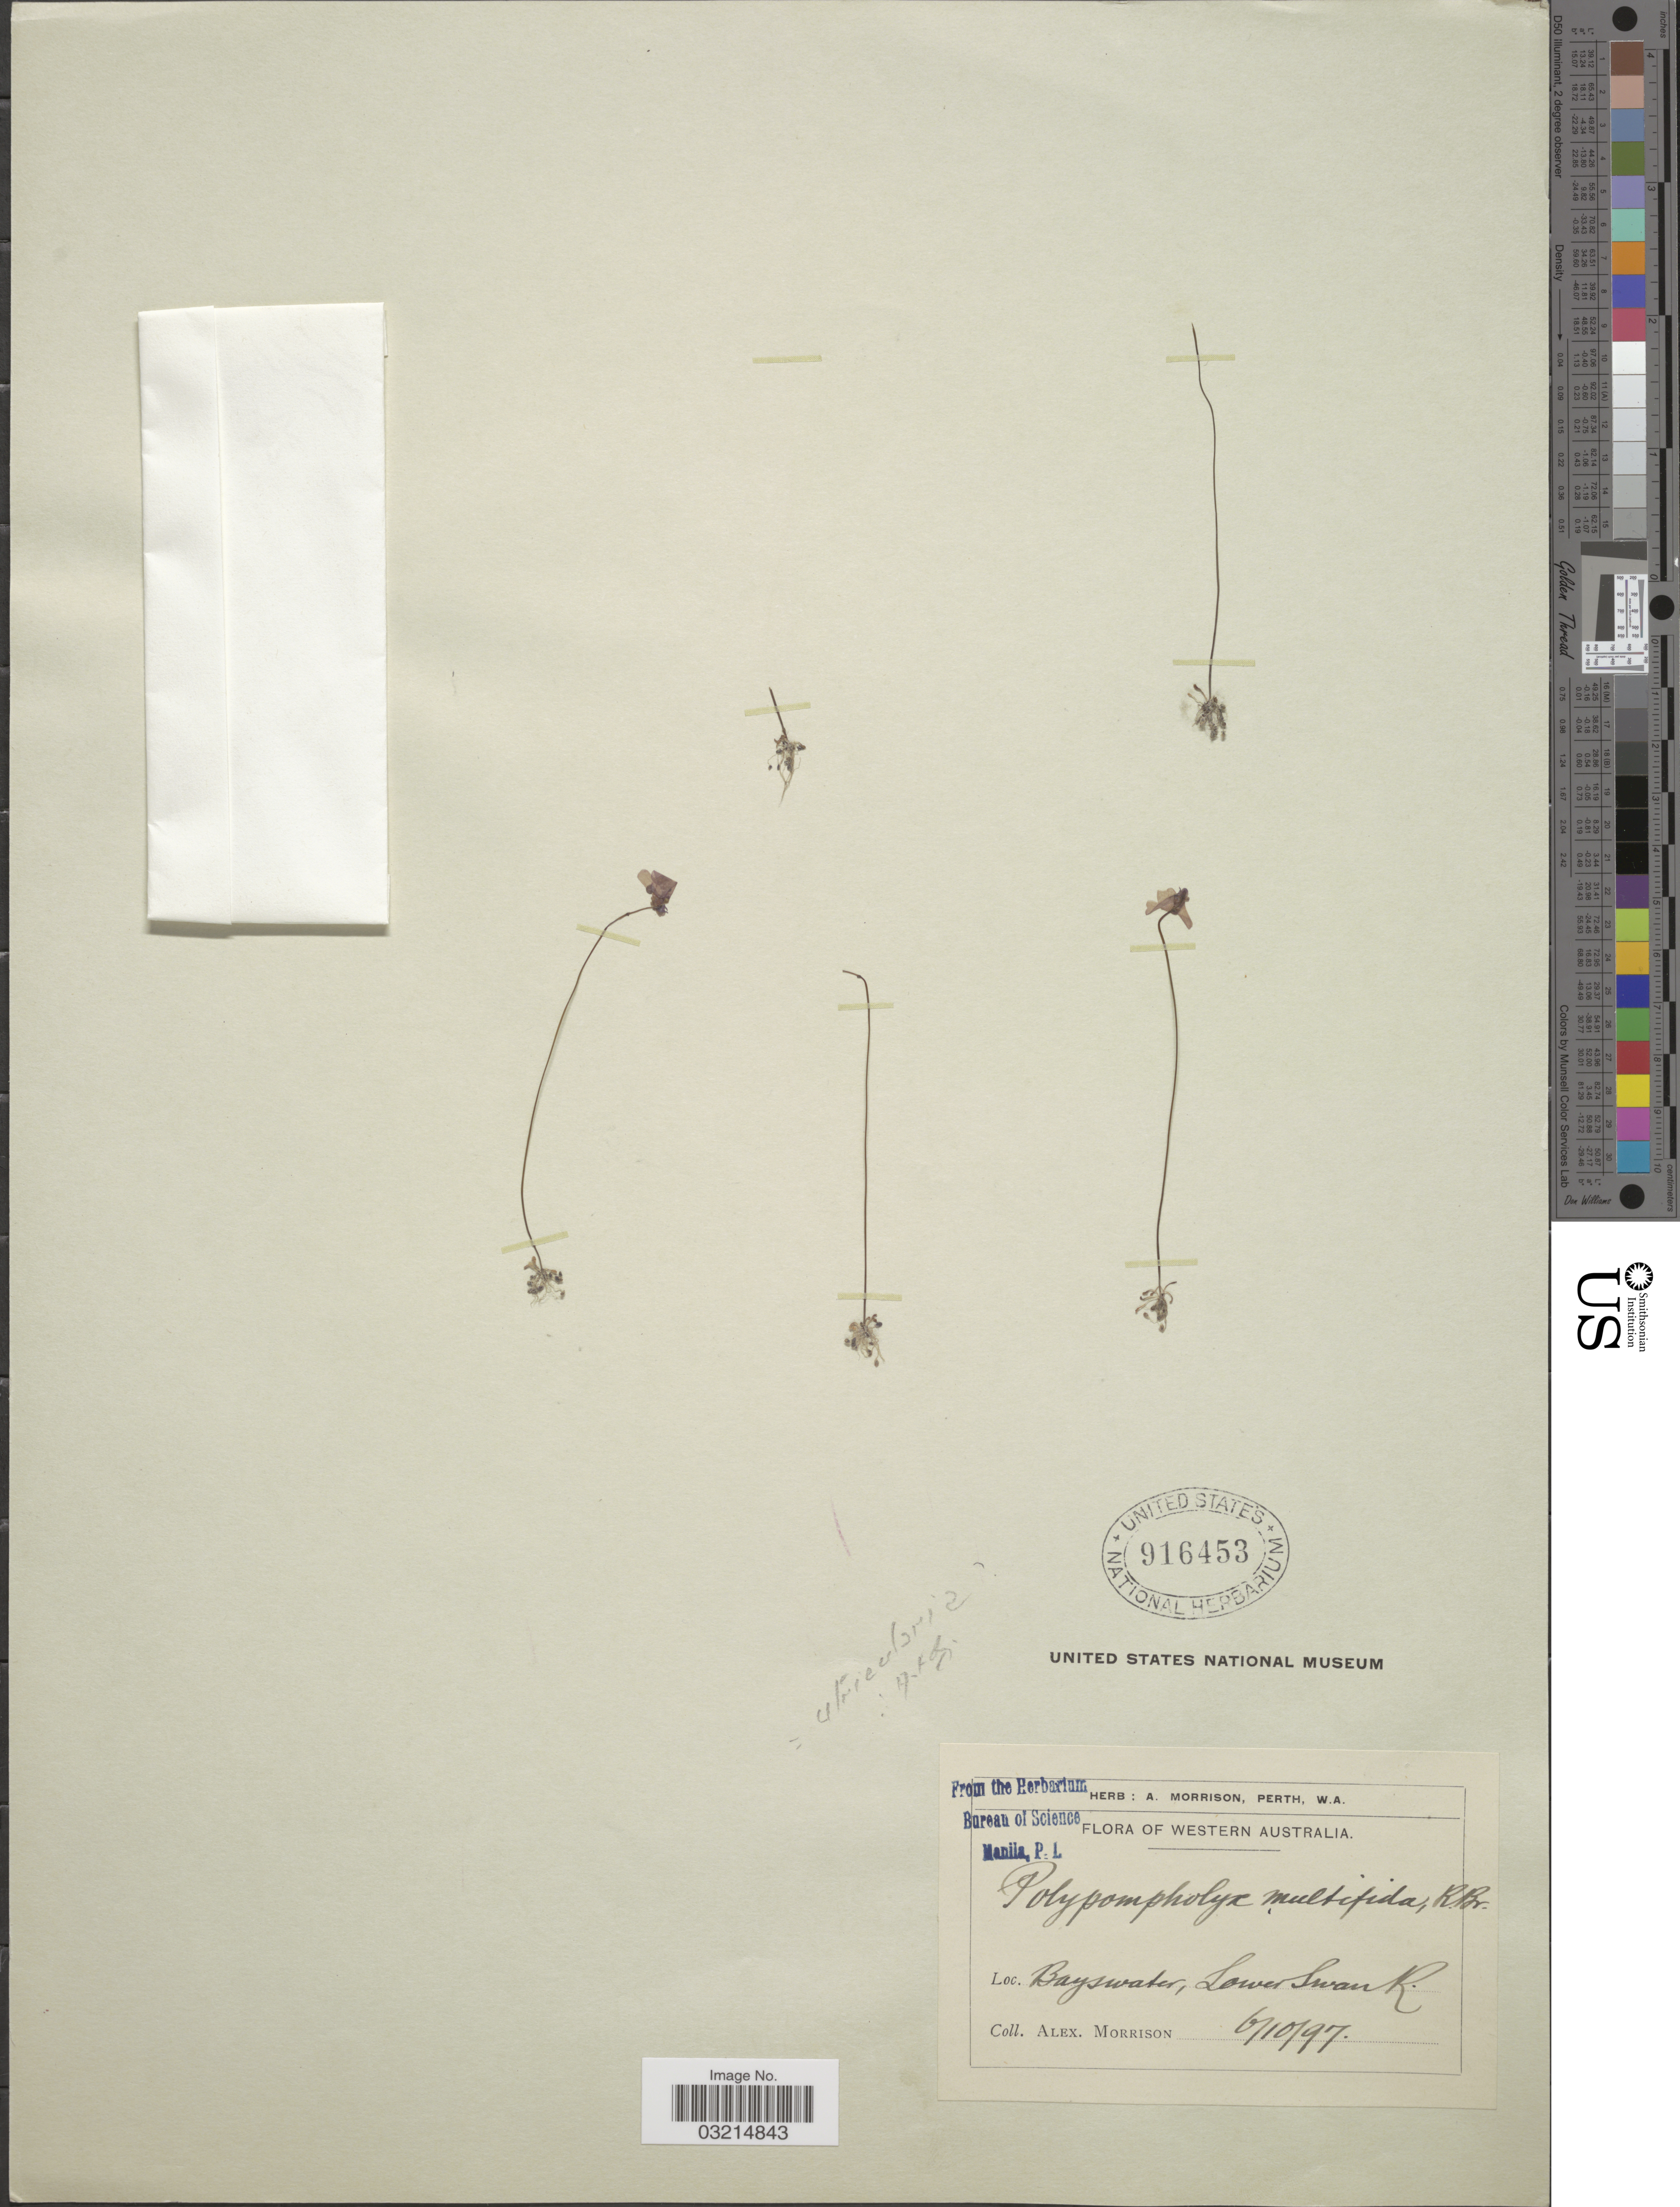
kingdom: Plantae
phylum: Tracheophyta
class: Magnoliopsida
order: Lamiales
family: Lentibulariaceae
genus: Polypompholyx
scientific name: Polypompholyx multifida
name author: (R. Br.) F. Muell.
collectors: A. Morrison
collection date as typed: Transcribed d/m/y: 6/10/97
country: Australia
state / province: Western Australia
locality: Bayswater, Lower Swan R.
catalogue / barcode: US 916453